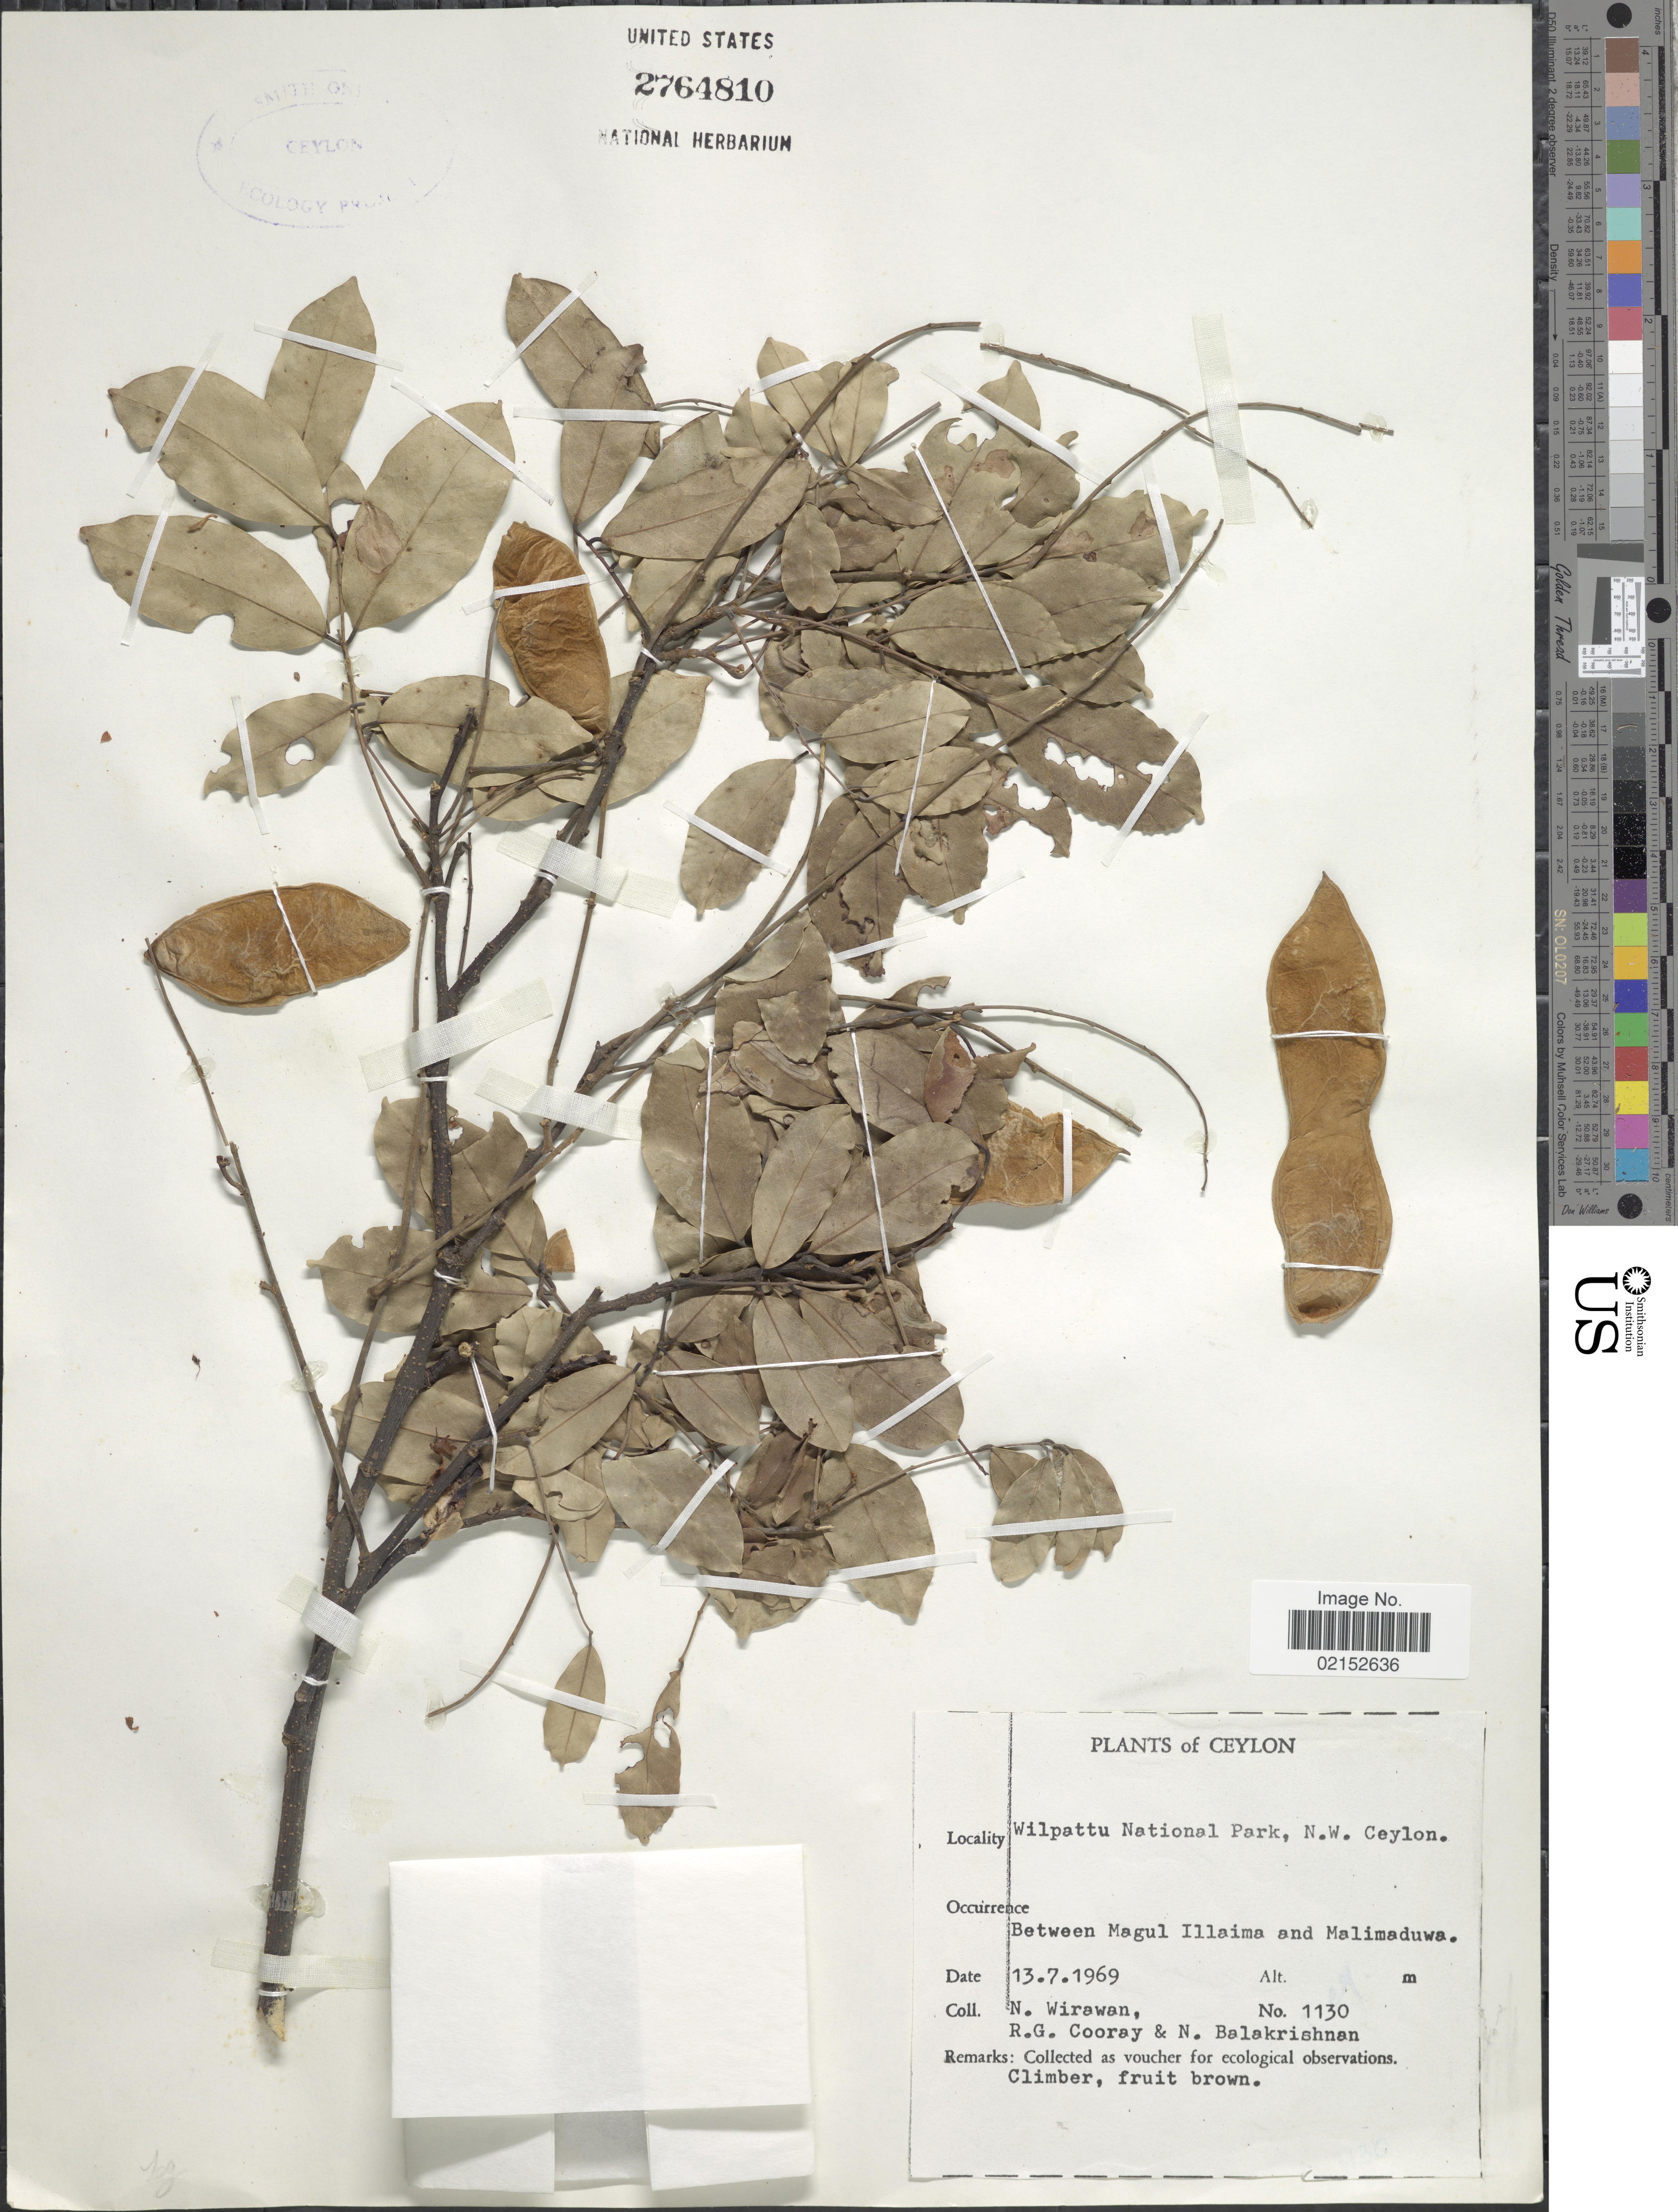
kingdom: Plantae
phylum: Tracheophyta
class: Magnoliopsida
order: Fabales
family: Fabaceae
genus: Derris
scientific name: Derris benthamii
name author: (Thwaites) Thwaites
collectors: N. Wirawan, R. Cooray & N. Balakrishnan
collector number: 1130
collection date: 1969-07-13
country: Sri Lanka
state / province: North Western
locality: Ceylon. Wilpattu National Park, N.W. Ceylon. Between Magul Illaima and Malimaduwa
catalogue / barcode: US 2764810